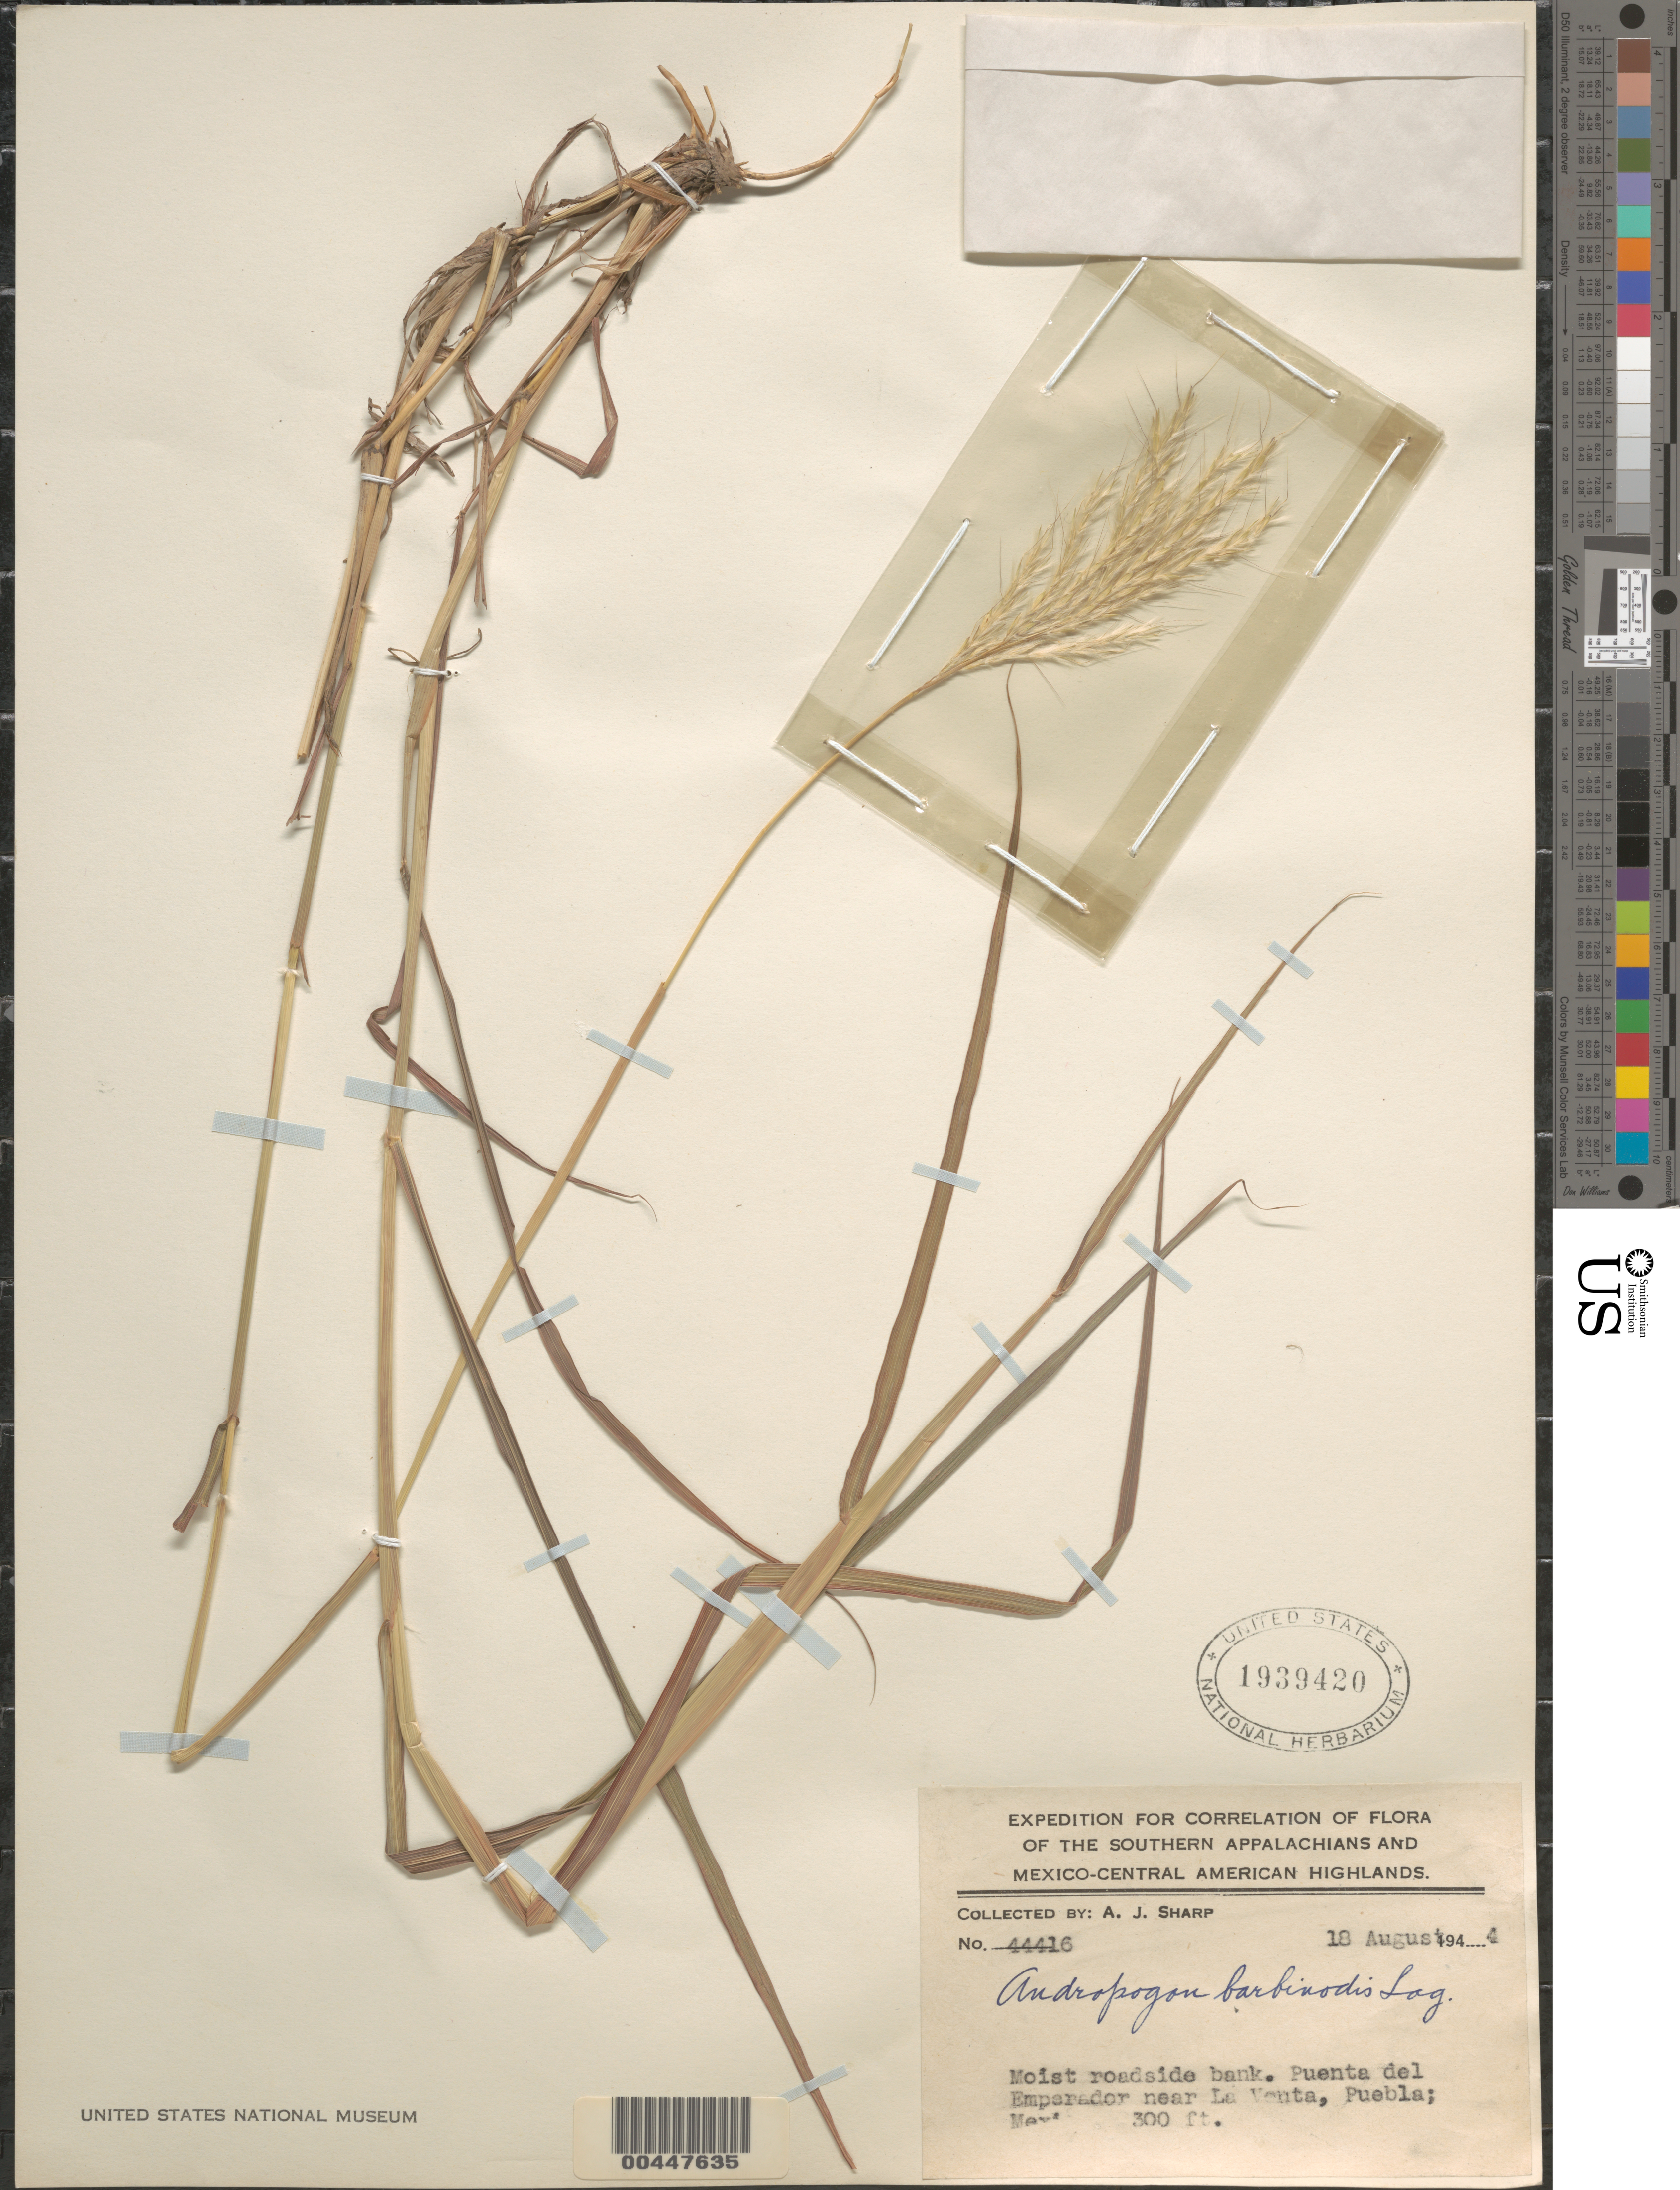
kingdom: Plantae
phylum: Tracheophyta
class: Liliopsida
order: Poales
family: Poaceae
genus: Andropogon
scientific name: Andropogon barbinodis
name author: Lag.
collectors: A. J. Sharp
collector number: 44416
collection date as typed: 18 Aug 1944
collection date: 1944-08-18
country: Mexico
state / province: Puebla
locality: Puenta del Emperador near La Venta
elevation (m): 91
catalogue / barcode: US 1939420